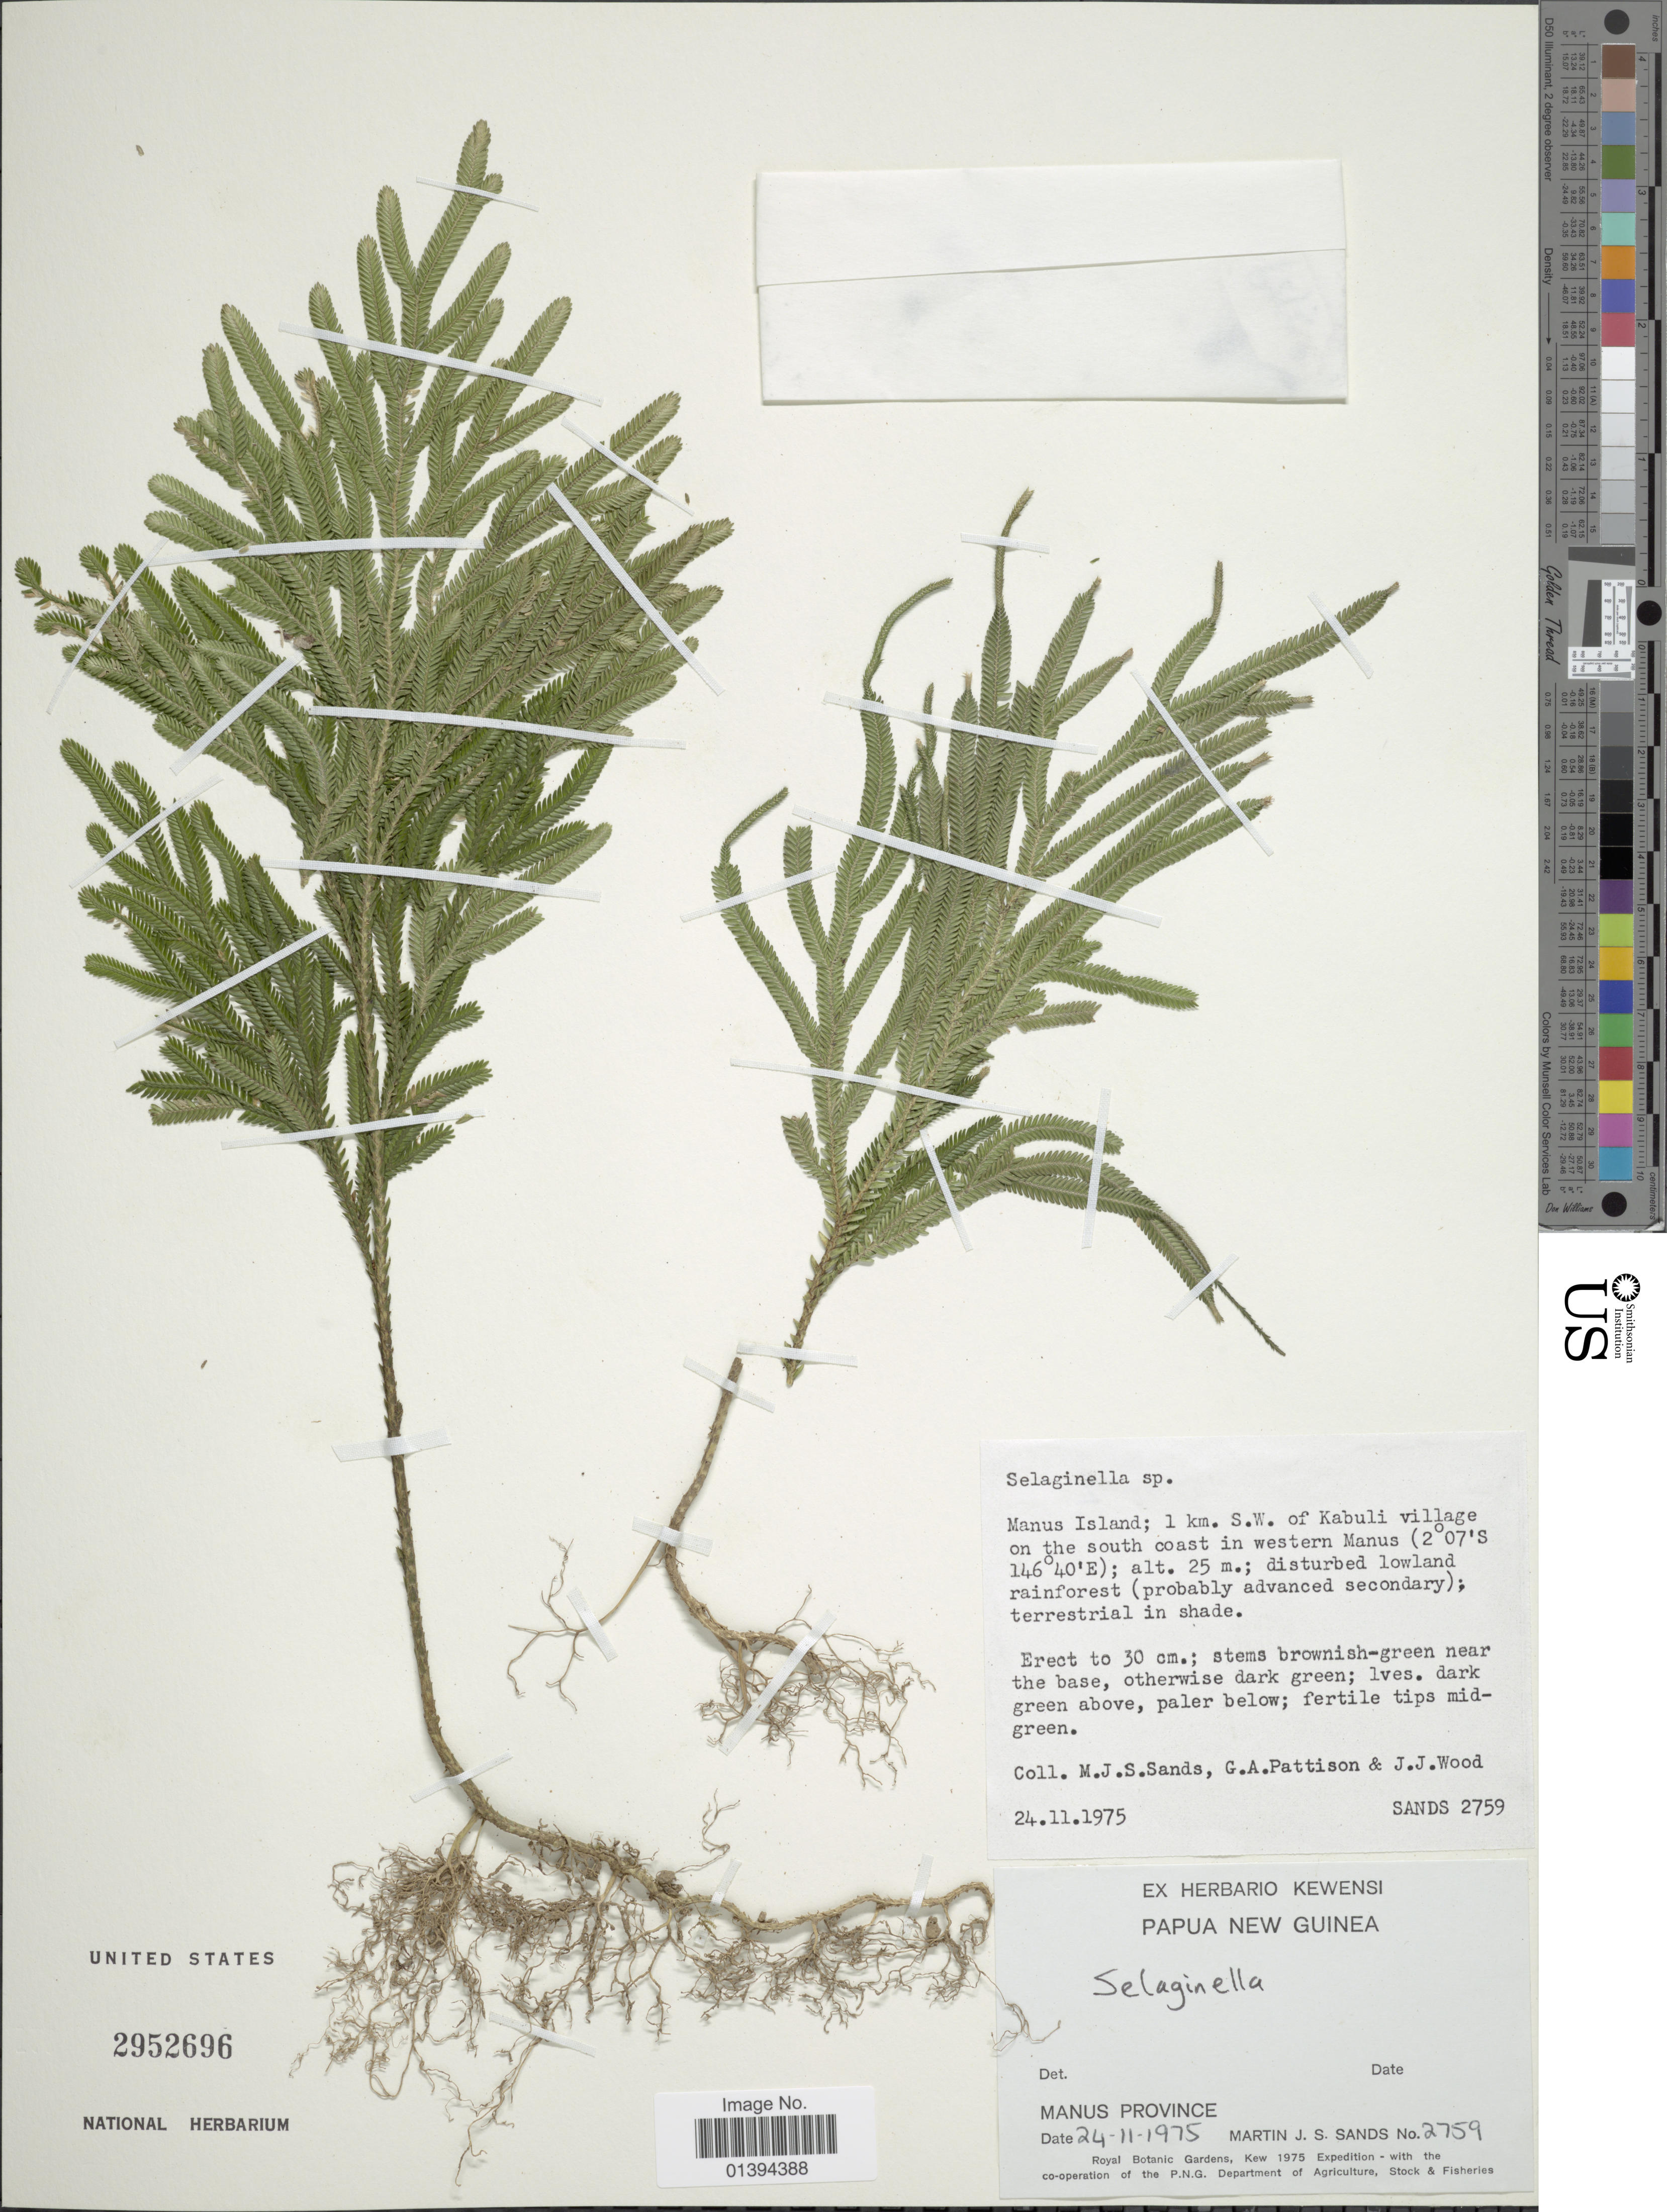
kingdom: Plantae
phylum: Tracheophyta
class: Lycopodiopsida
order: Selaginellales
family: Selaginellaceae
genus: Selaginella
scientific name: Selaginella sp.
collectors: M. Sands, G. Pattison & J. Wood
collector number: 2759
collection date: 1975-11-24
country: Papua New Guinea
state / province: Manus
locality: Manus Island; 1km S. W. of Kabuli village on the south coast in western Manus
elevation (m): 25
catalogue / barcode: US 2952696